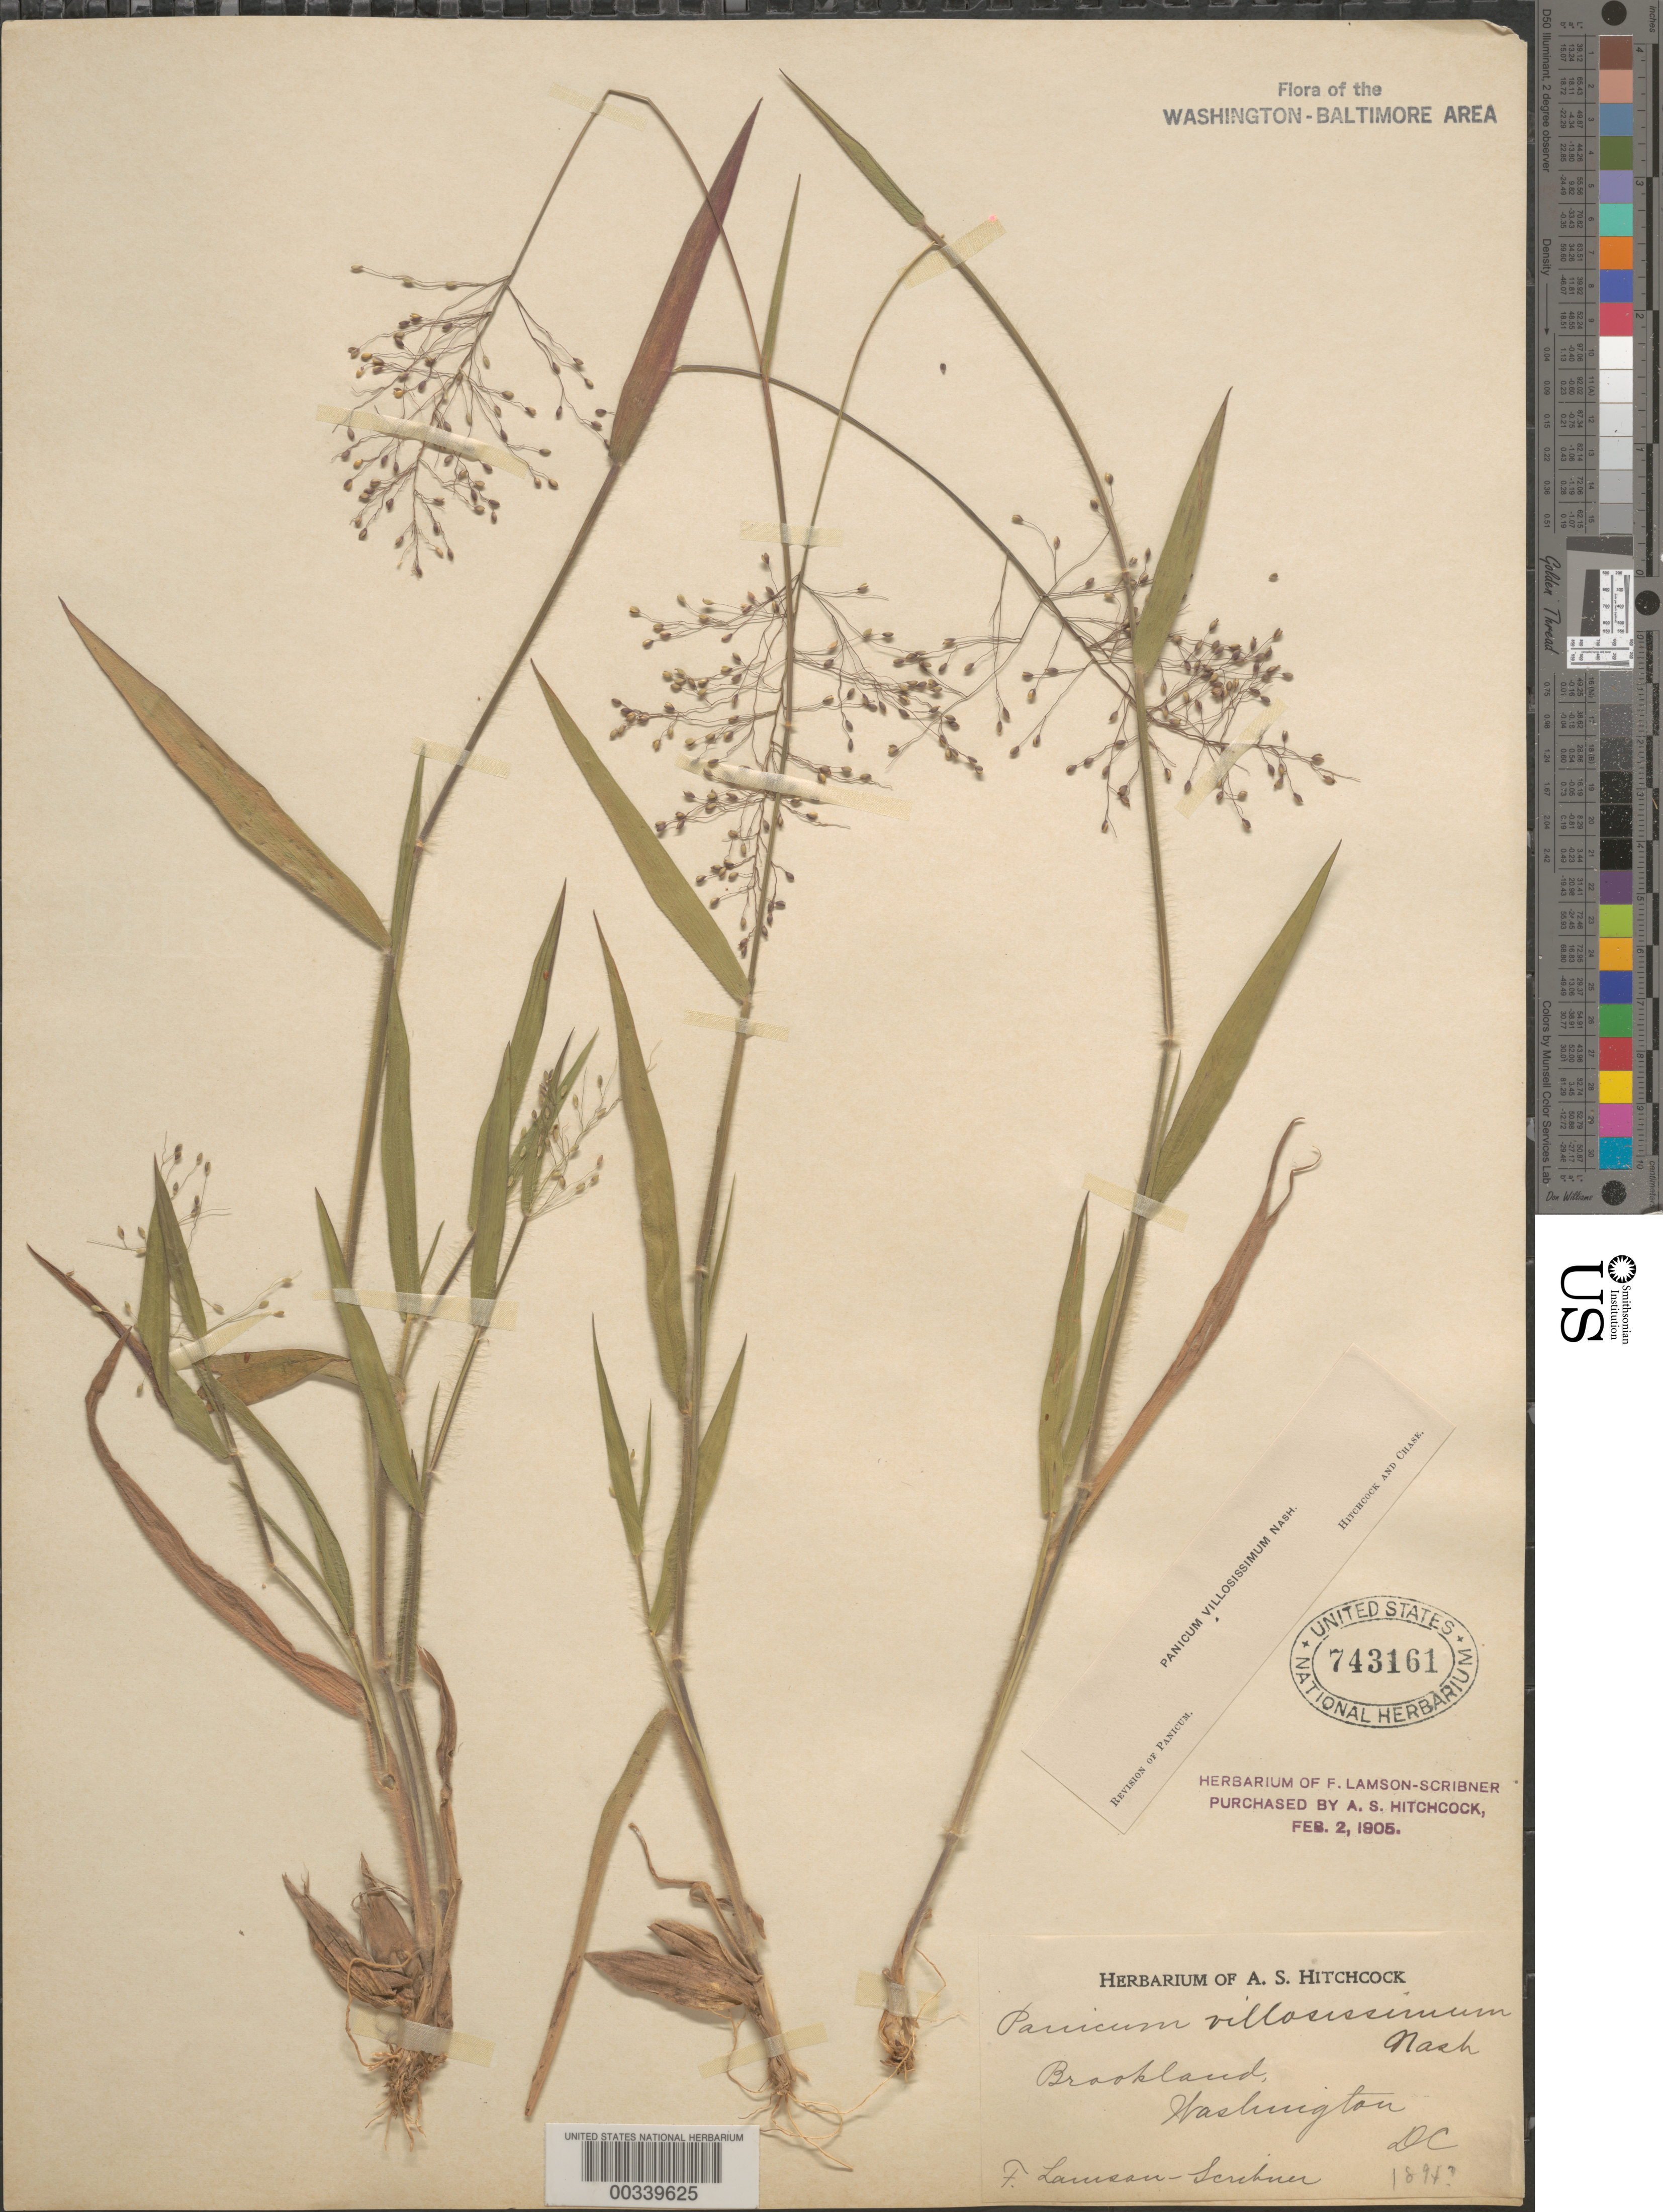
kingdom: Plantae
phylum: Tracheophyta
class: Liliopsida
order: Poales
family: Poaceae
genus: Dichanthelium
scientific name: Dichanthelium ovale subsp. villosissimum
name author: (Nash) Freckmann & Lelong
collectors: F. L. Scribner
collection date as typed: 1894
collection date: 1894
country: United States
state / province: District of Columbia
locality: Brookland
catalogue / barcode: US 743161